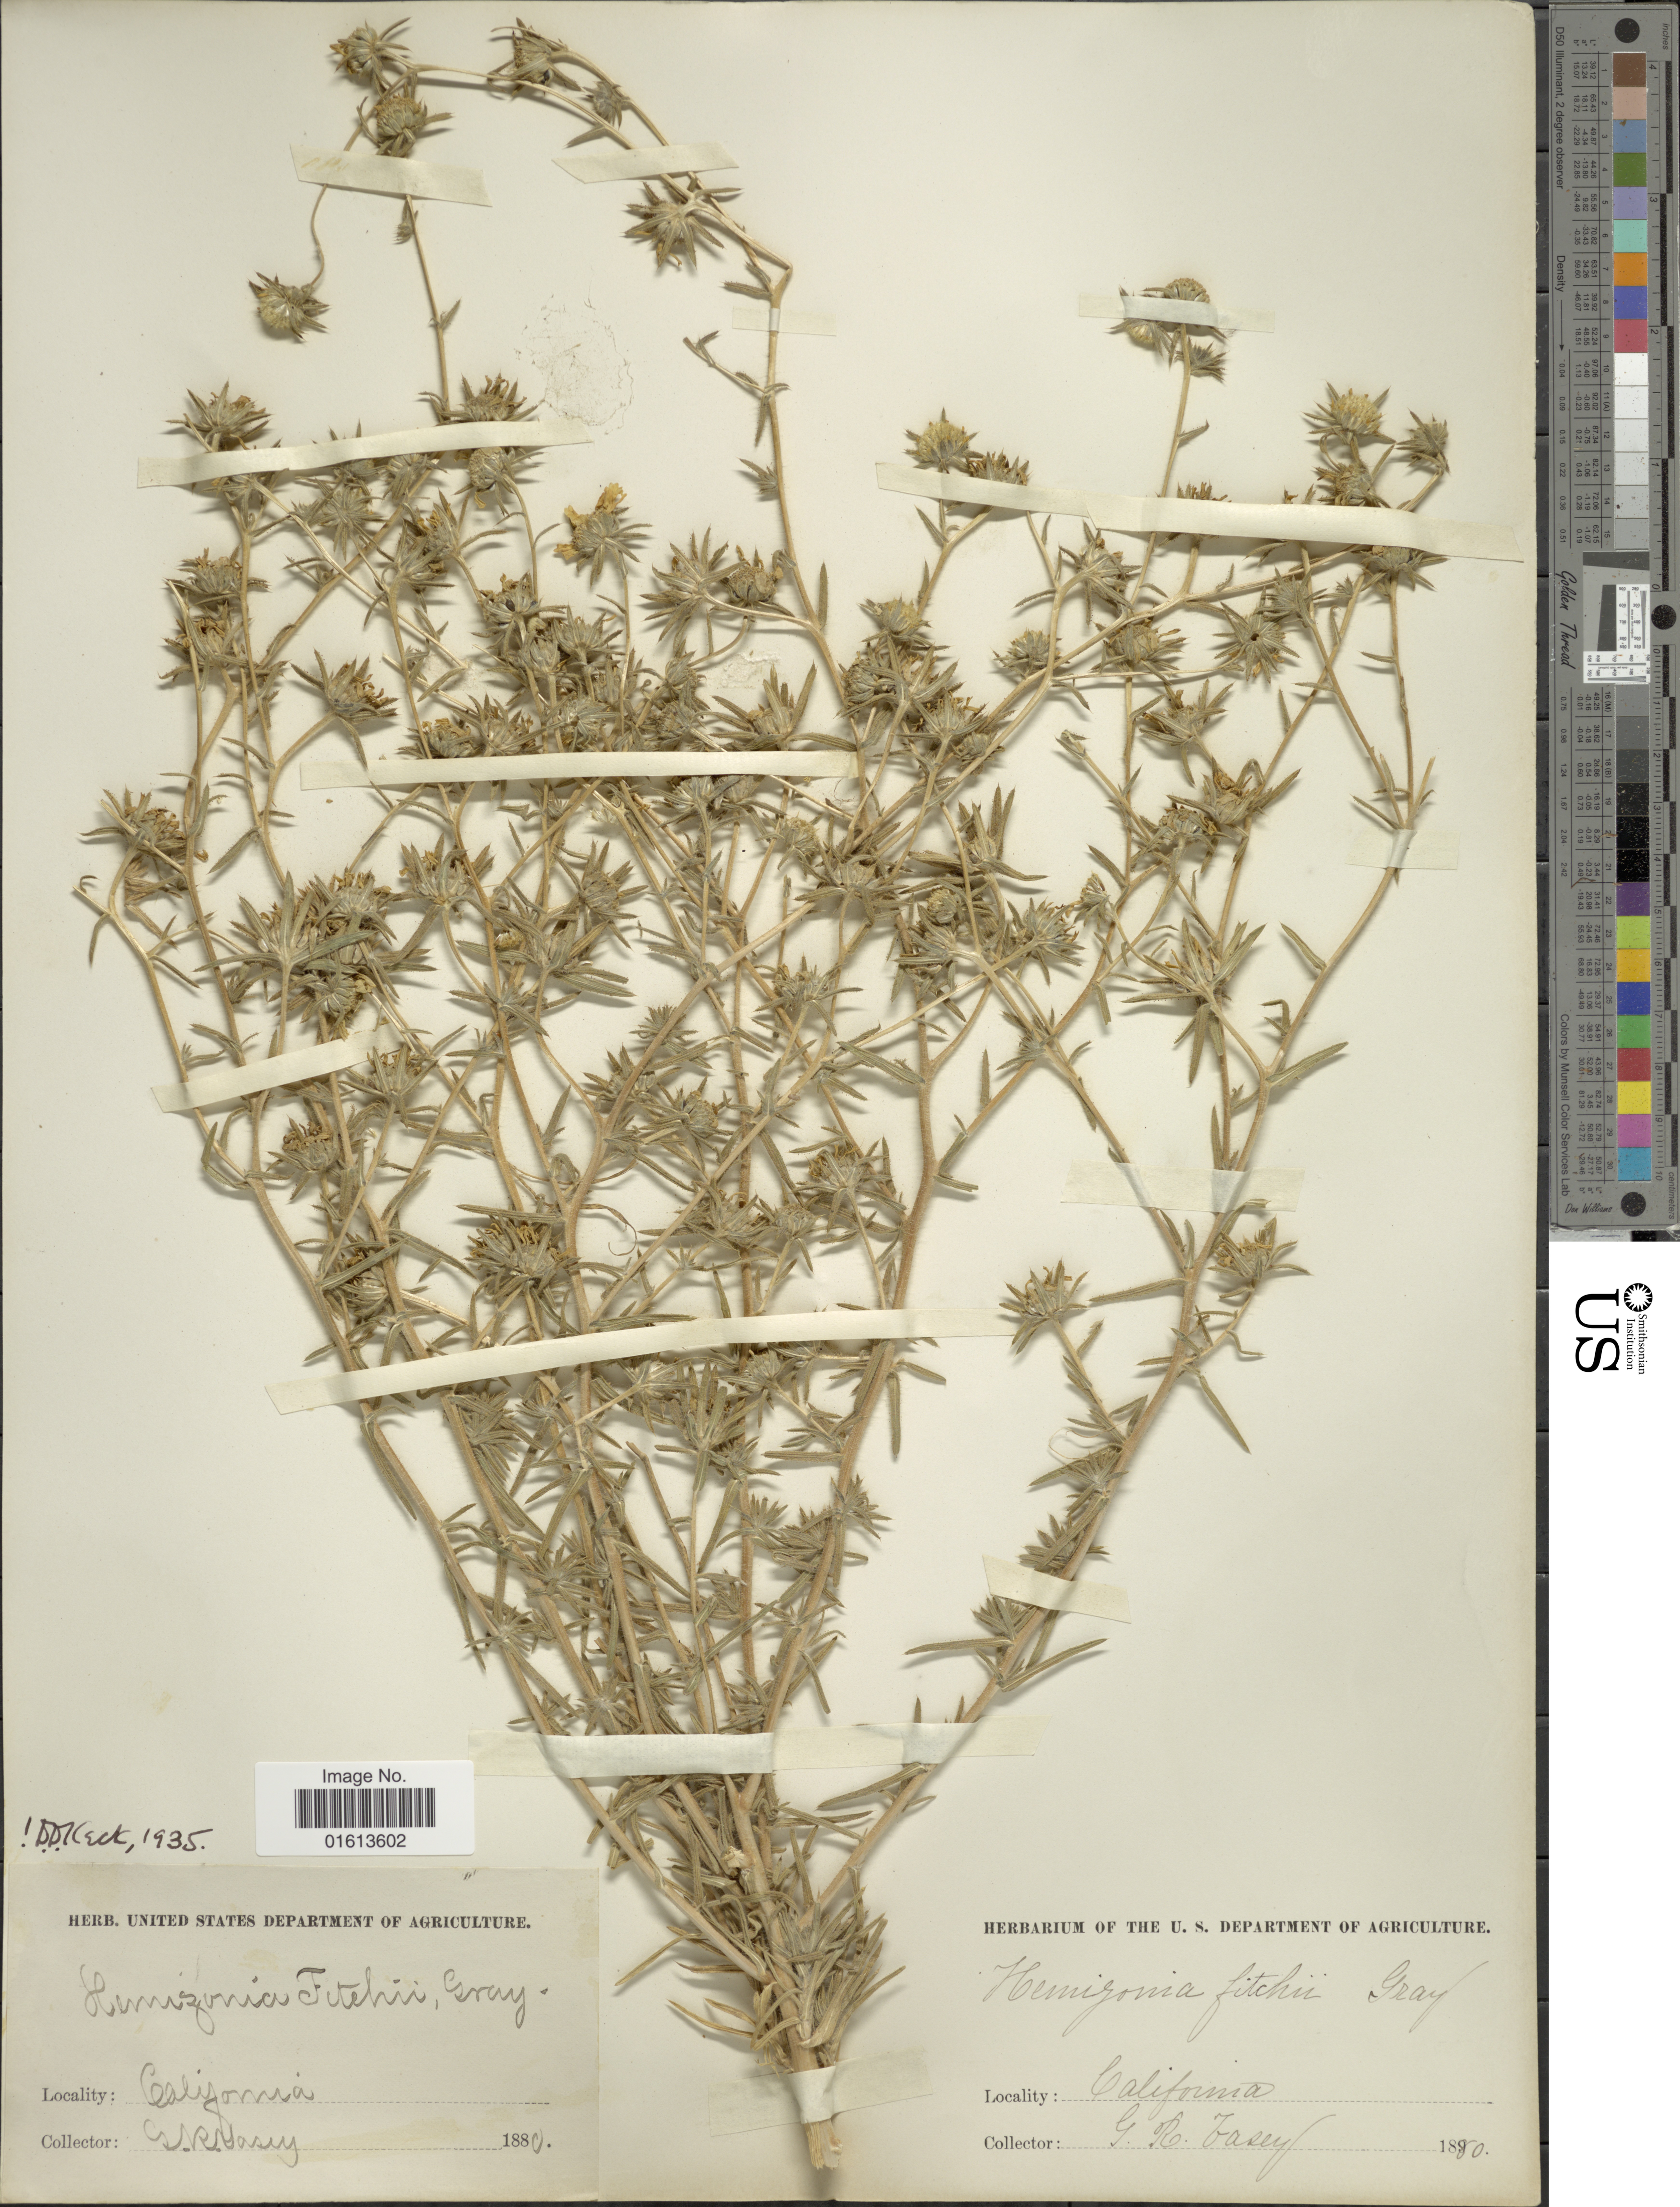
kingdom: Plantae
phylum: Tracheophyta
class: Magnoliopsida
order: Asterales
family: Asteraceae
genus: Centromadia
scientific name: Centromadia fitchii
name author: (A. Gray) Greene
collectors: G. R. Vasey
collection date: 1880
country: United States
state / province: California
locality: California.